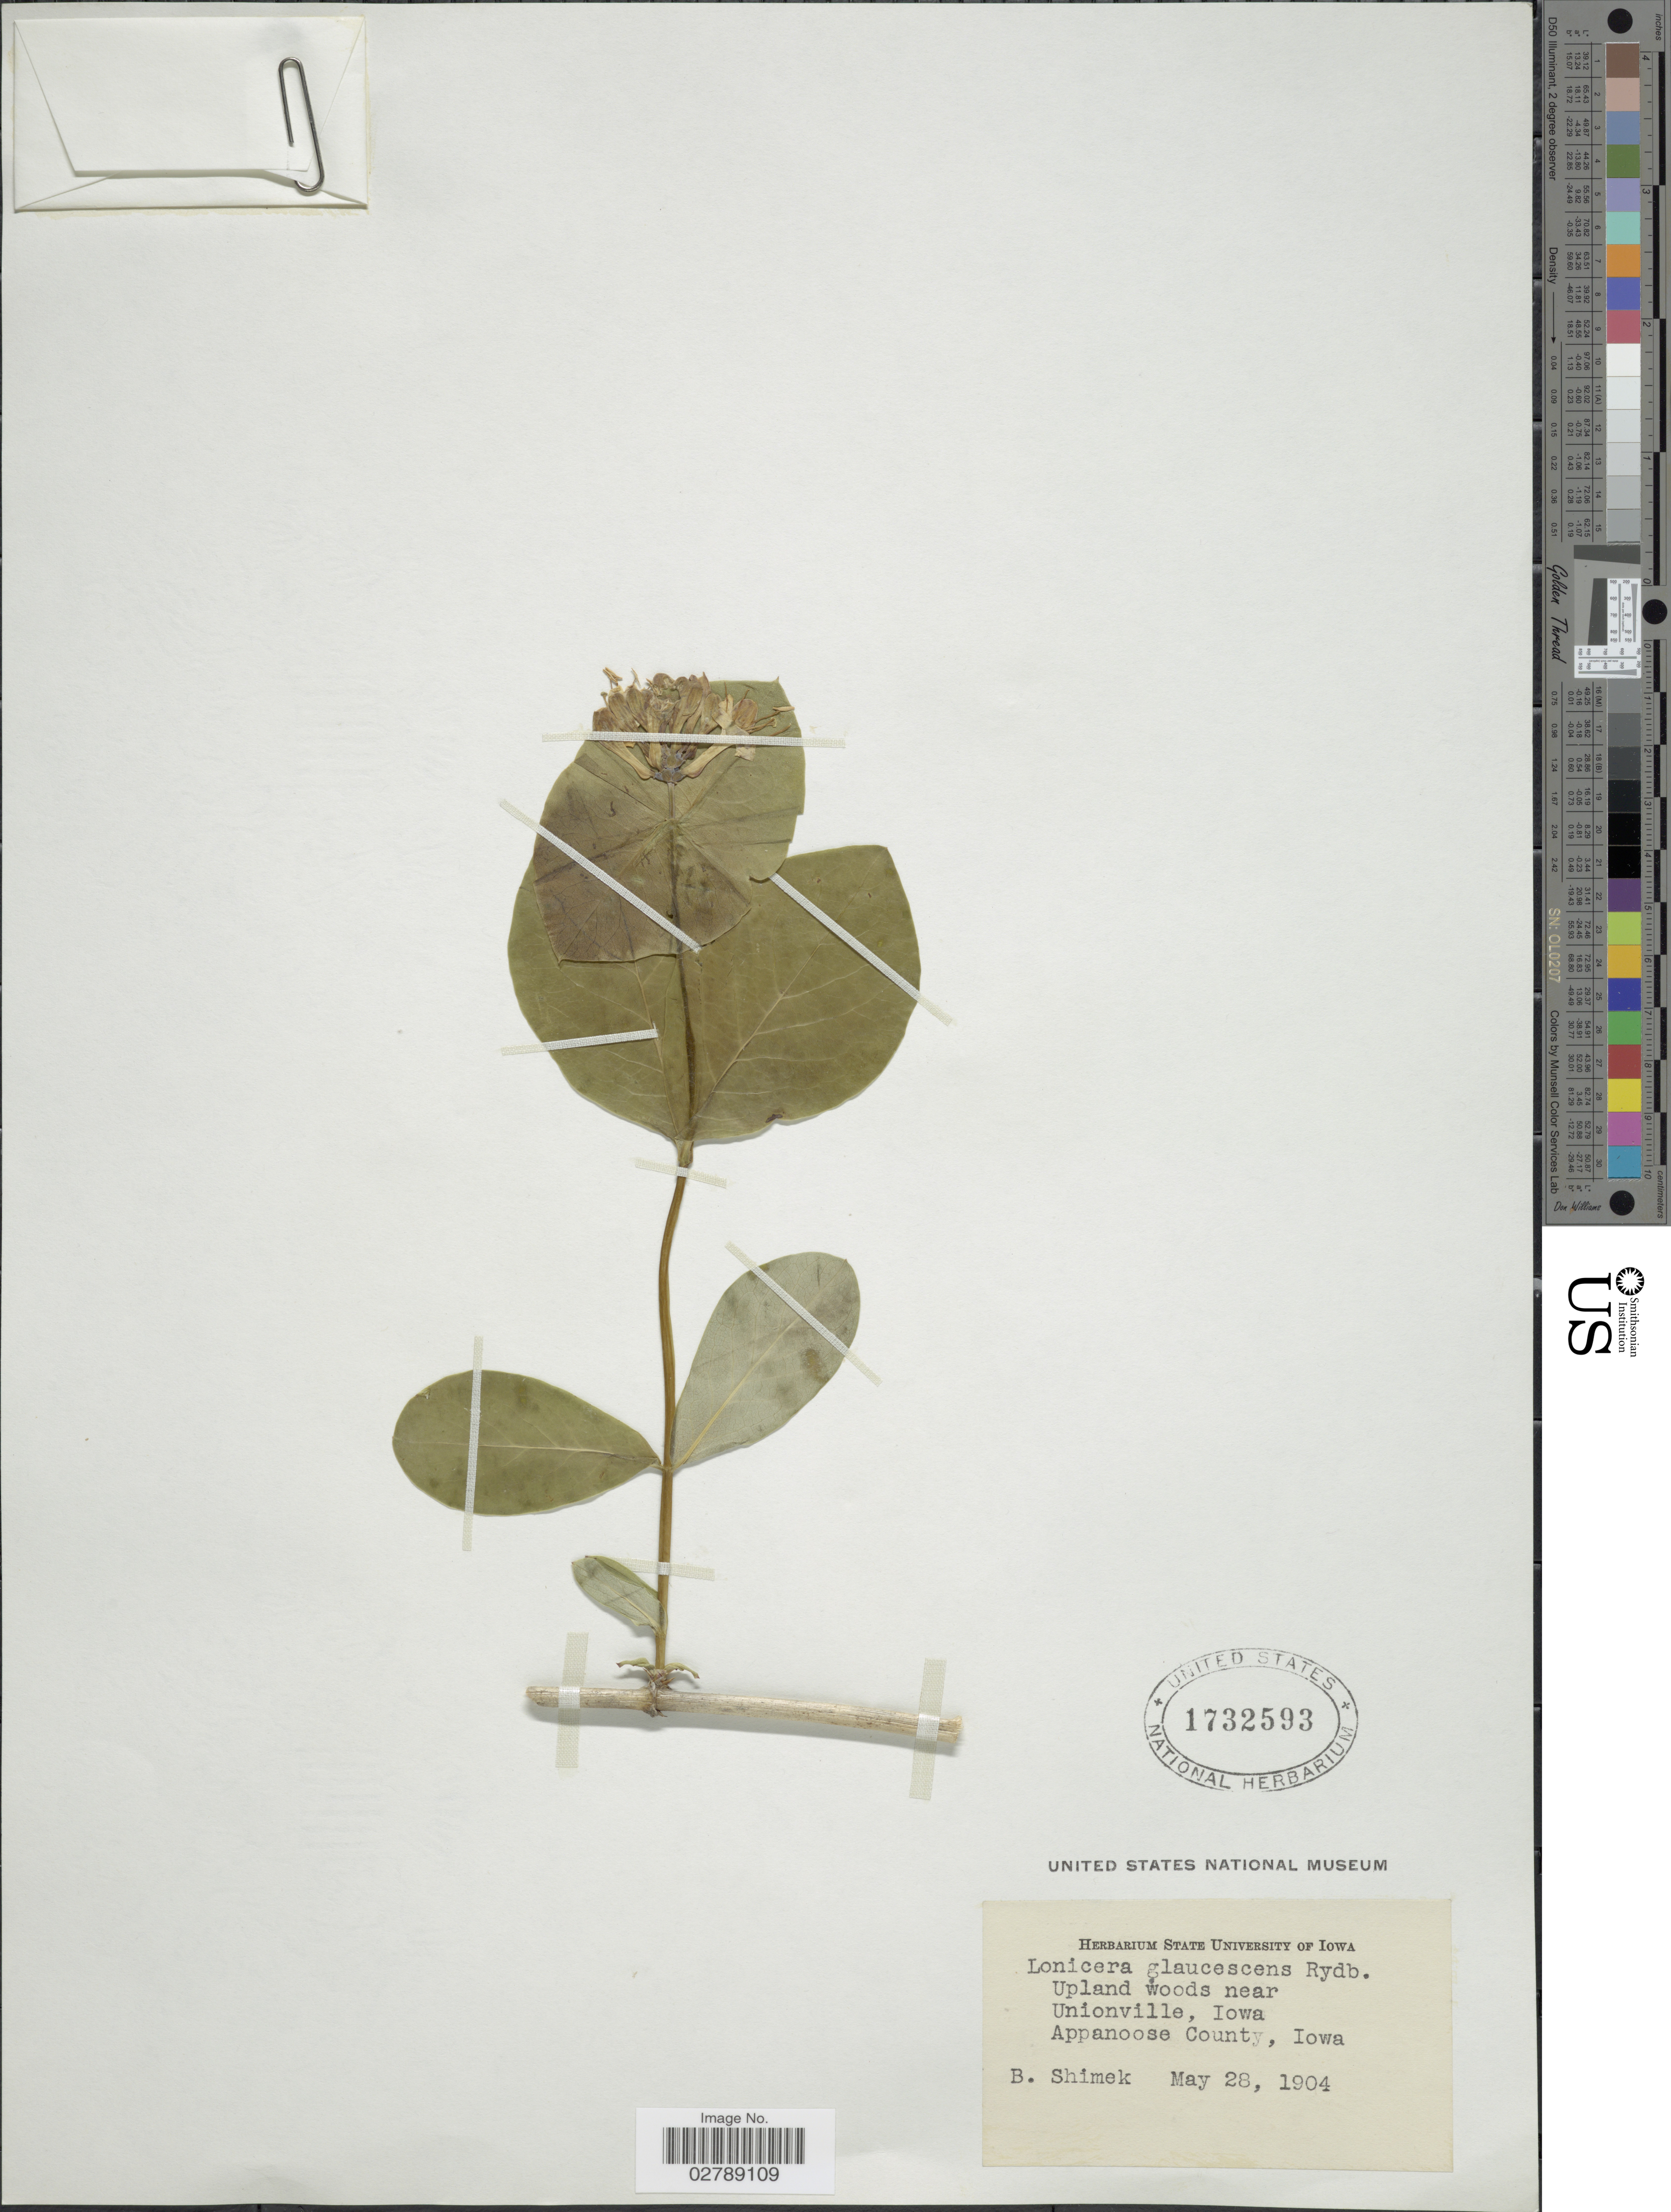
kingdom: Plantae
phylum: Tracheophyta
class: Magnoliopsida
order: Dipsacales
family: Caprifoliaceae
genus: Lonicera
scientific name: Lonicera dioica var. glaucescens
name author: (Rydb.) Butters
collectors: B. Shimek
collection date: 1904-05-28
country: United States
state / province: Iowa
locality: Upland woods near Unionville, Iowa. Appanoose County.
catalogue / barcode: US 1732593